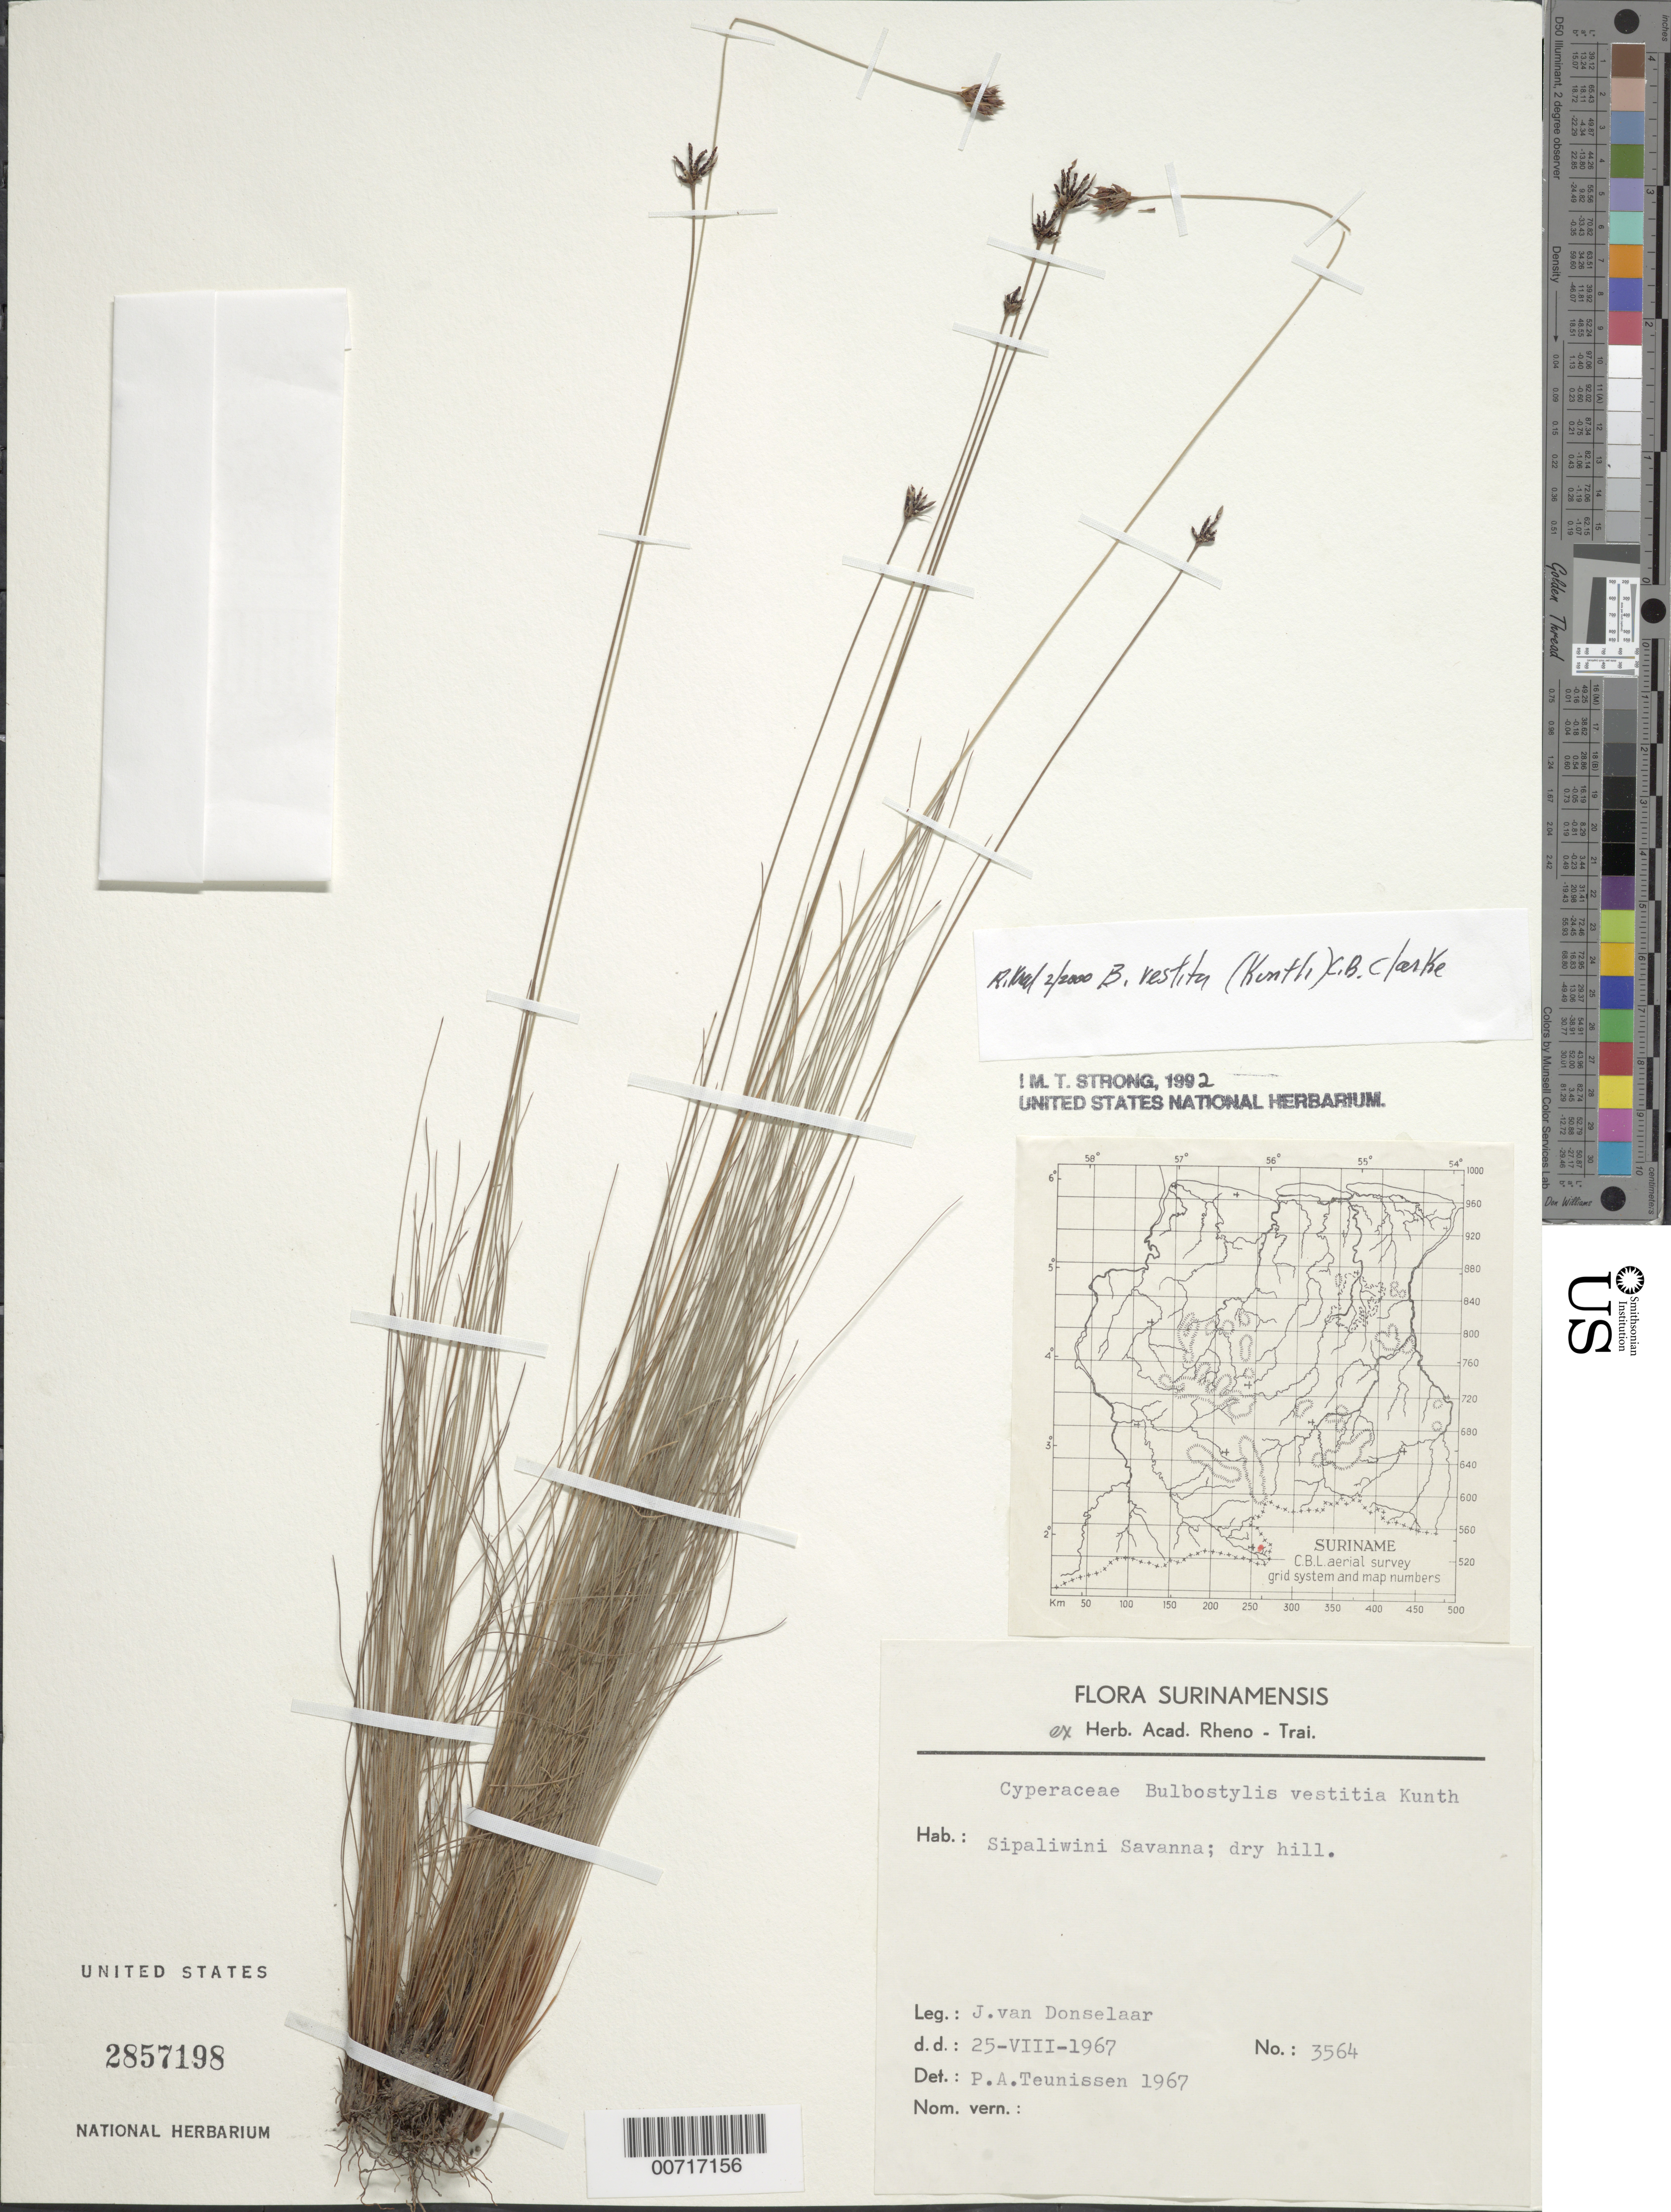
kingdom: Plantae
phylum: Tracheophyta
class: Liliopsida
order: Poales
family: Cyperaceae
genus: Bulbostylis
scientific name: Bulbostylis vestita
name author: (Kunth) C.B. Clarke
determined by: Kral, Robert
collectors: J. Donselaar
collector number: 3564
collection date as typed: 25-Aug-67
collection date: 1967-08-25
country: Suriname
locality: Sipaliwini Savanna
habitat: Dry hill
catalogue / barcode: US 2857198